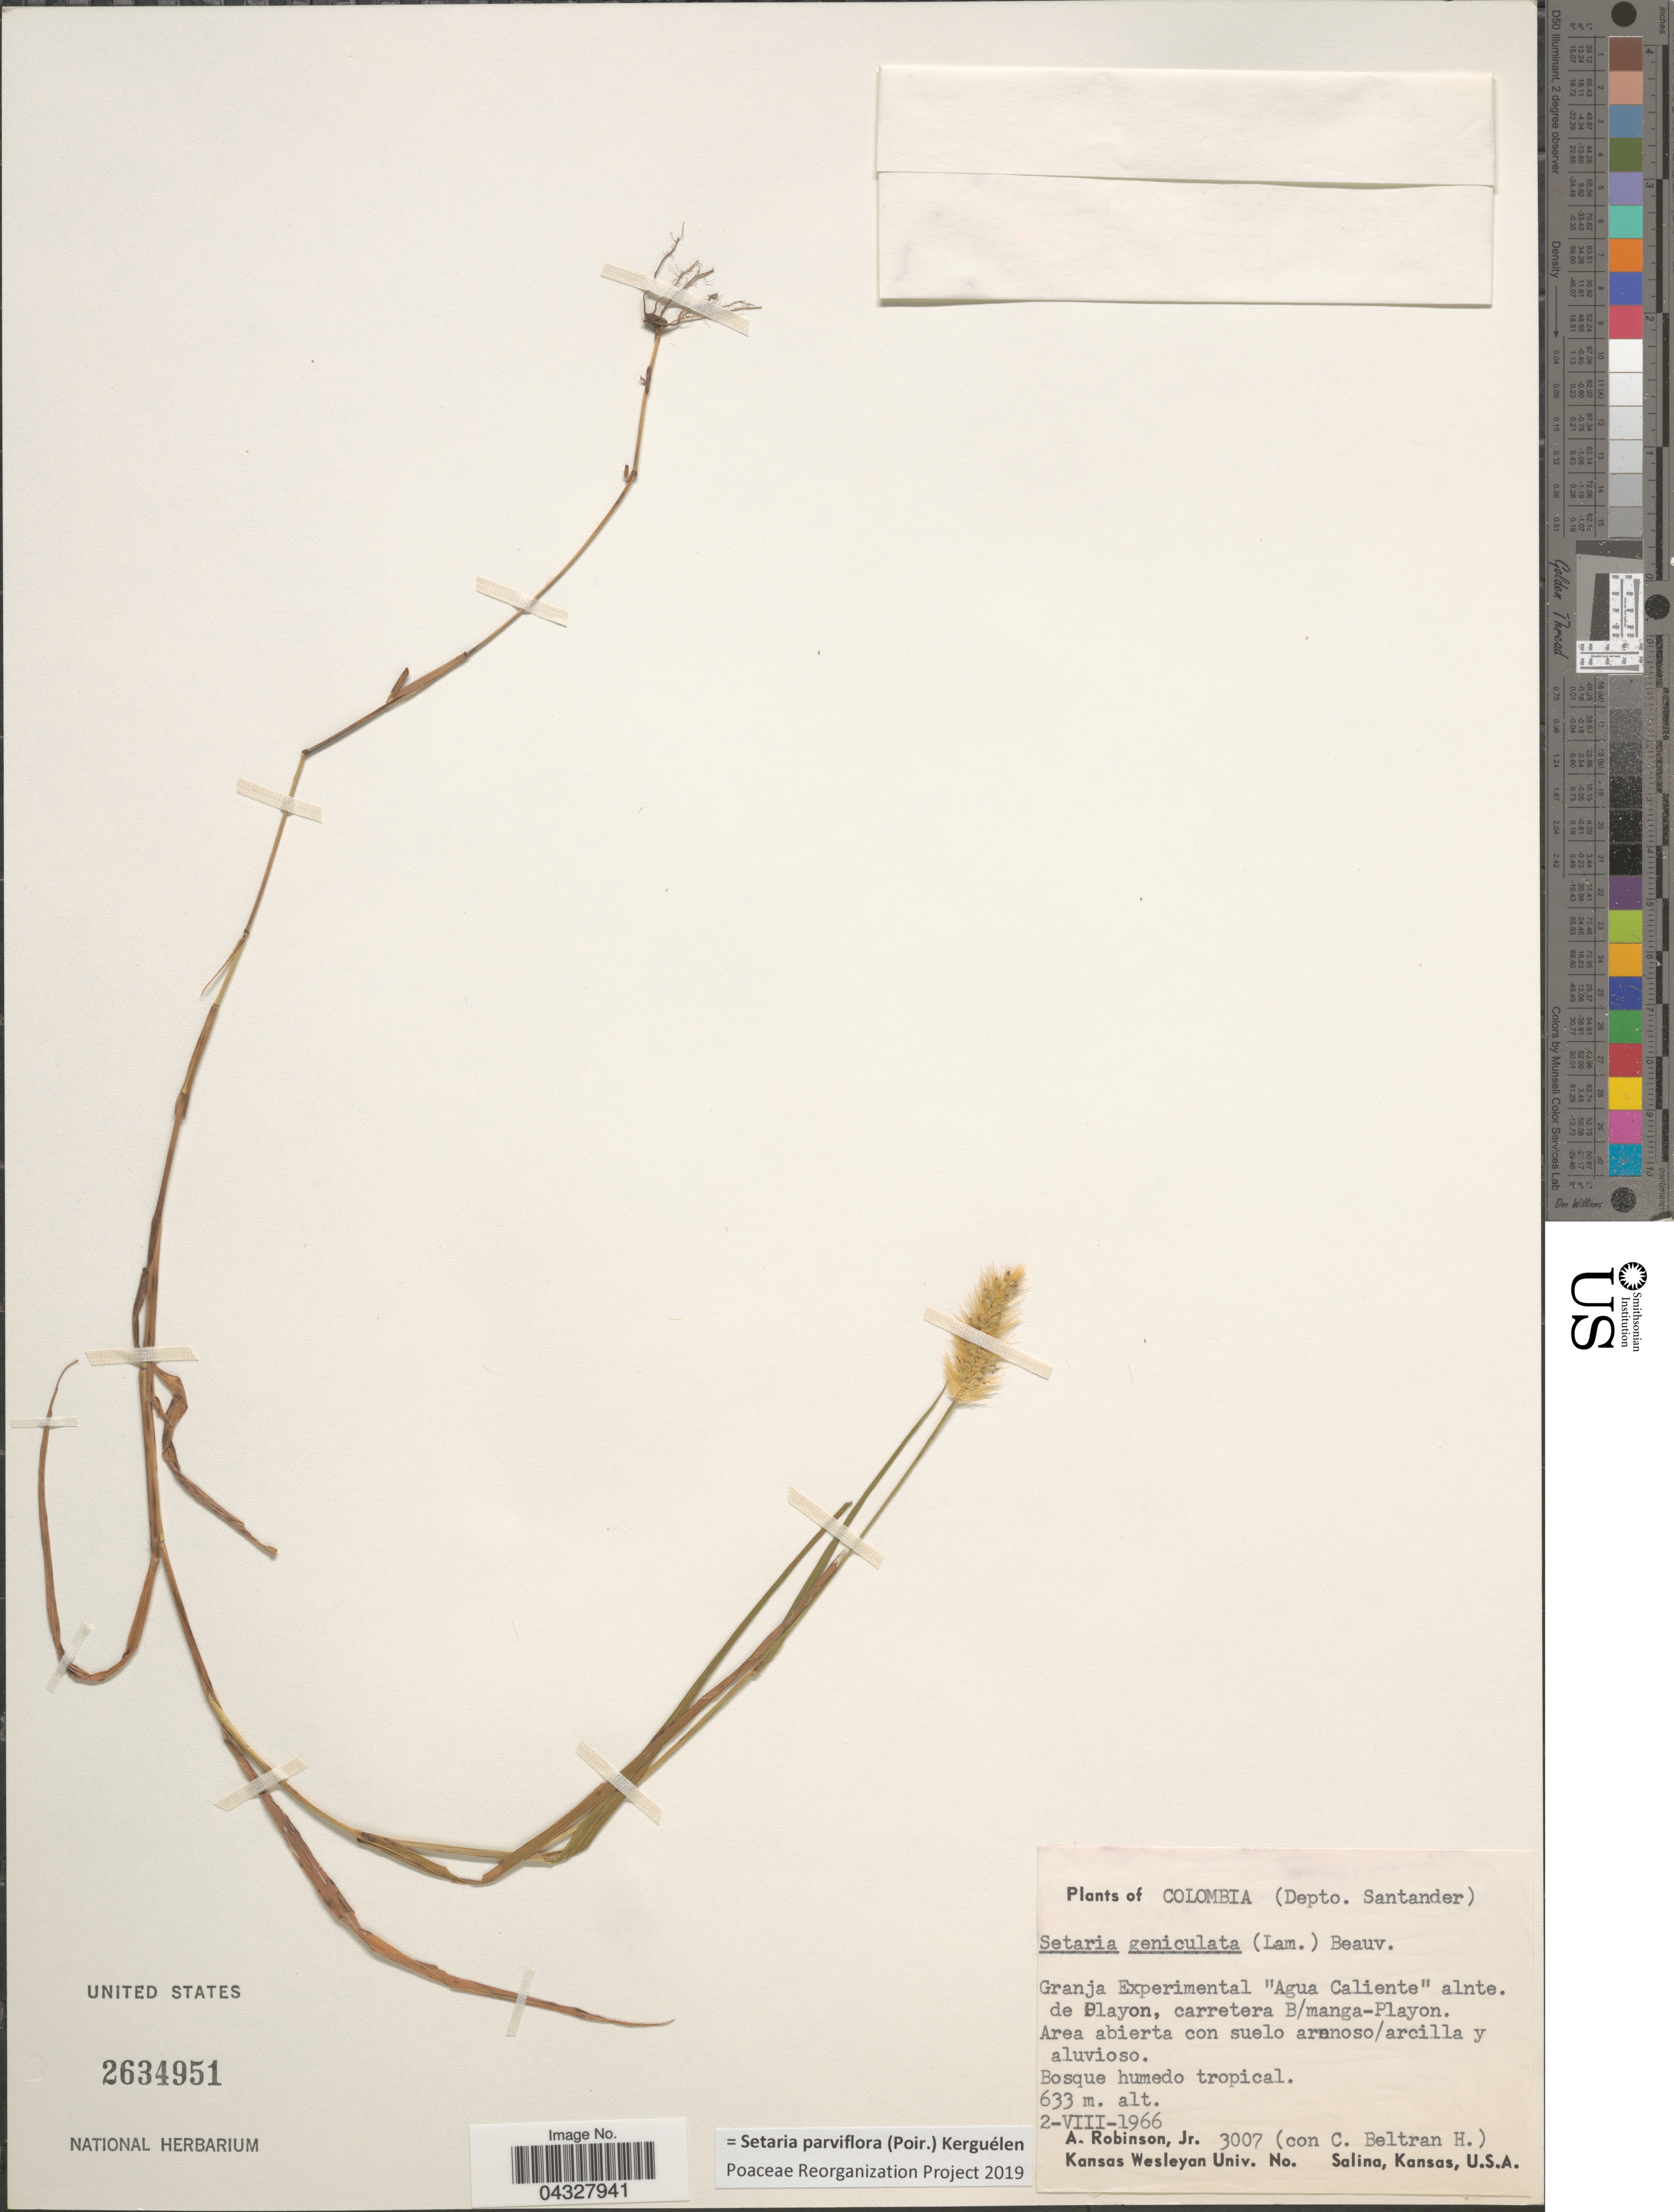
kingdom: Plantae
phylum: Tracheophyta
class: Liliopsida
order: Poales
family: Poaceae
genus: Setaria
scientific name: Setaria parviflora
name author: (Poir.) Kerguélen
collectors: A. Robinson Jr. & C. Beltran H.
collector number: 3007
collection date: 1966-08-02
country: Colombia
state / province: Santander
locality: (Depto. Santander). Granja Experimental "Agua Caliente" alnte. de Playon, carretera B/manga-Playon.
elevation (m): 633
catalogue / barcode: US 2634951